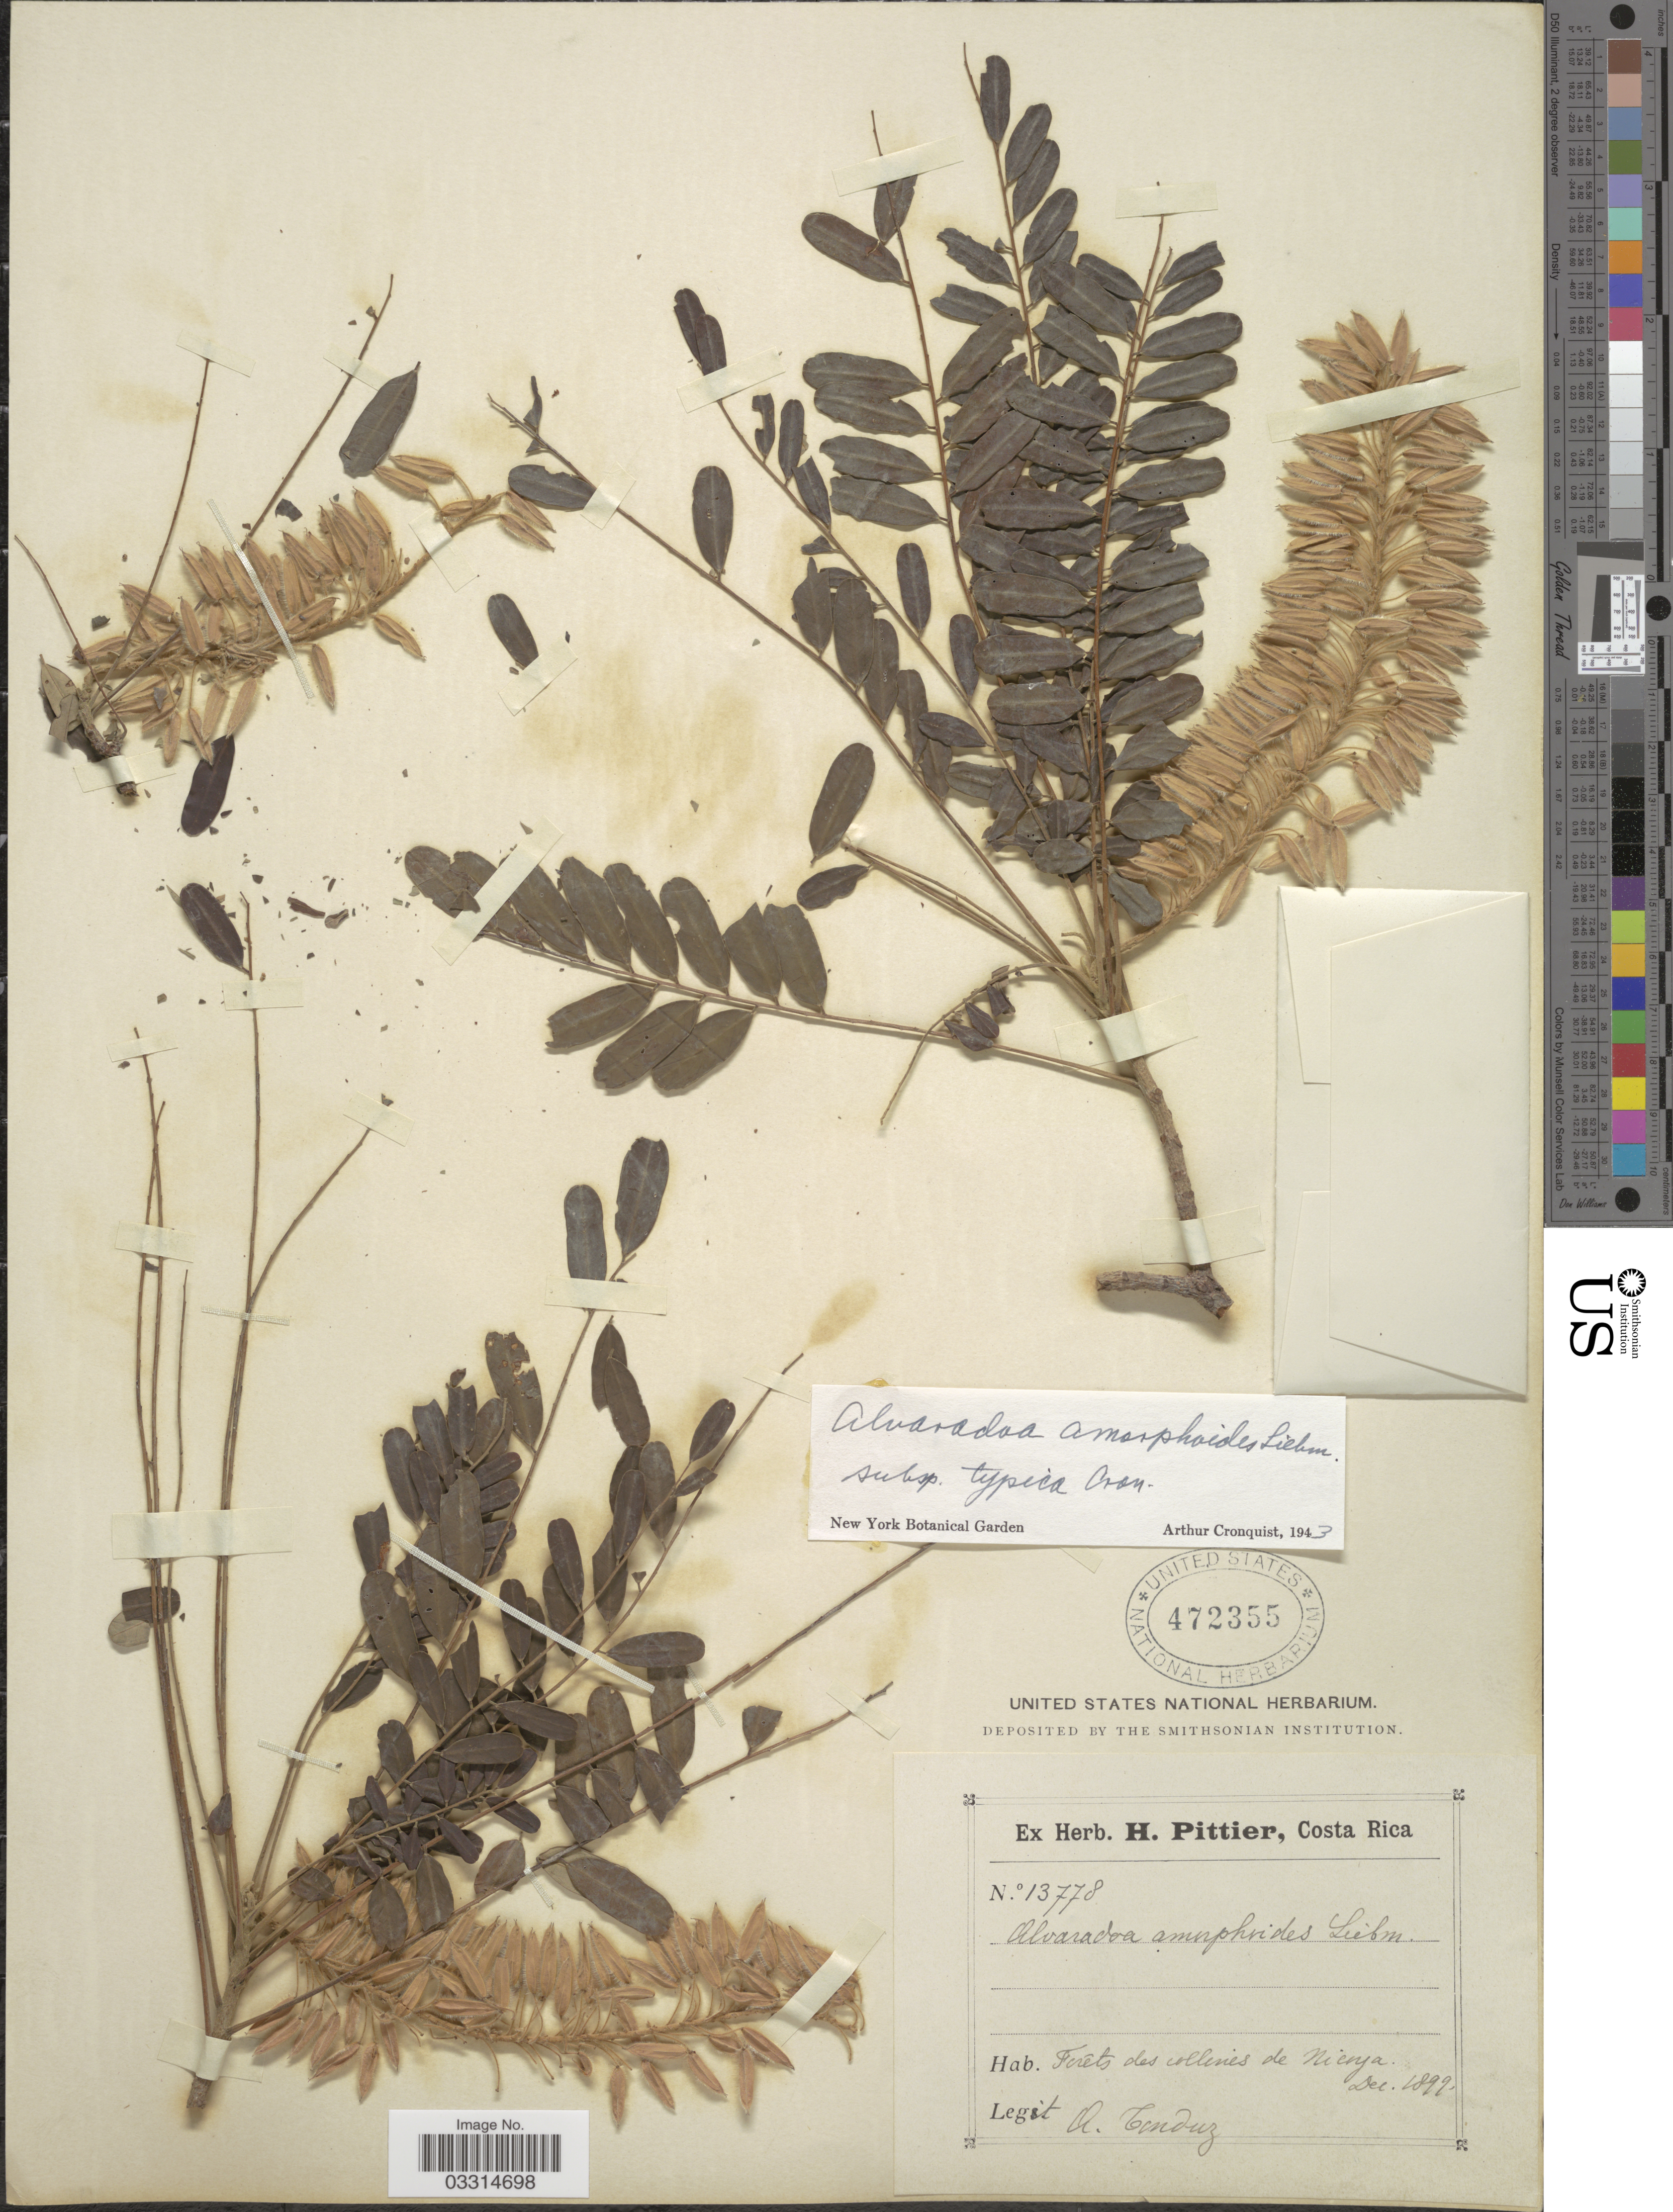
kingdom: Plantae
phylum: Tracheophyta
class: Magnoliopsida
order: Picramniales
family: Picramniaceae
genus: Alvaradoa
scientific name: Alvaradoa amorphoides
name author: Liebm.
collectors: A. Tonduz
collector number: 13778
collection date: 1899-12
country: Costa Rica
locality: Forêts des collines de Nicoya.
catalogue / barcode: US 472355